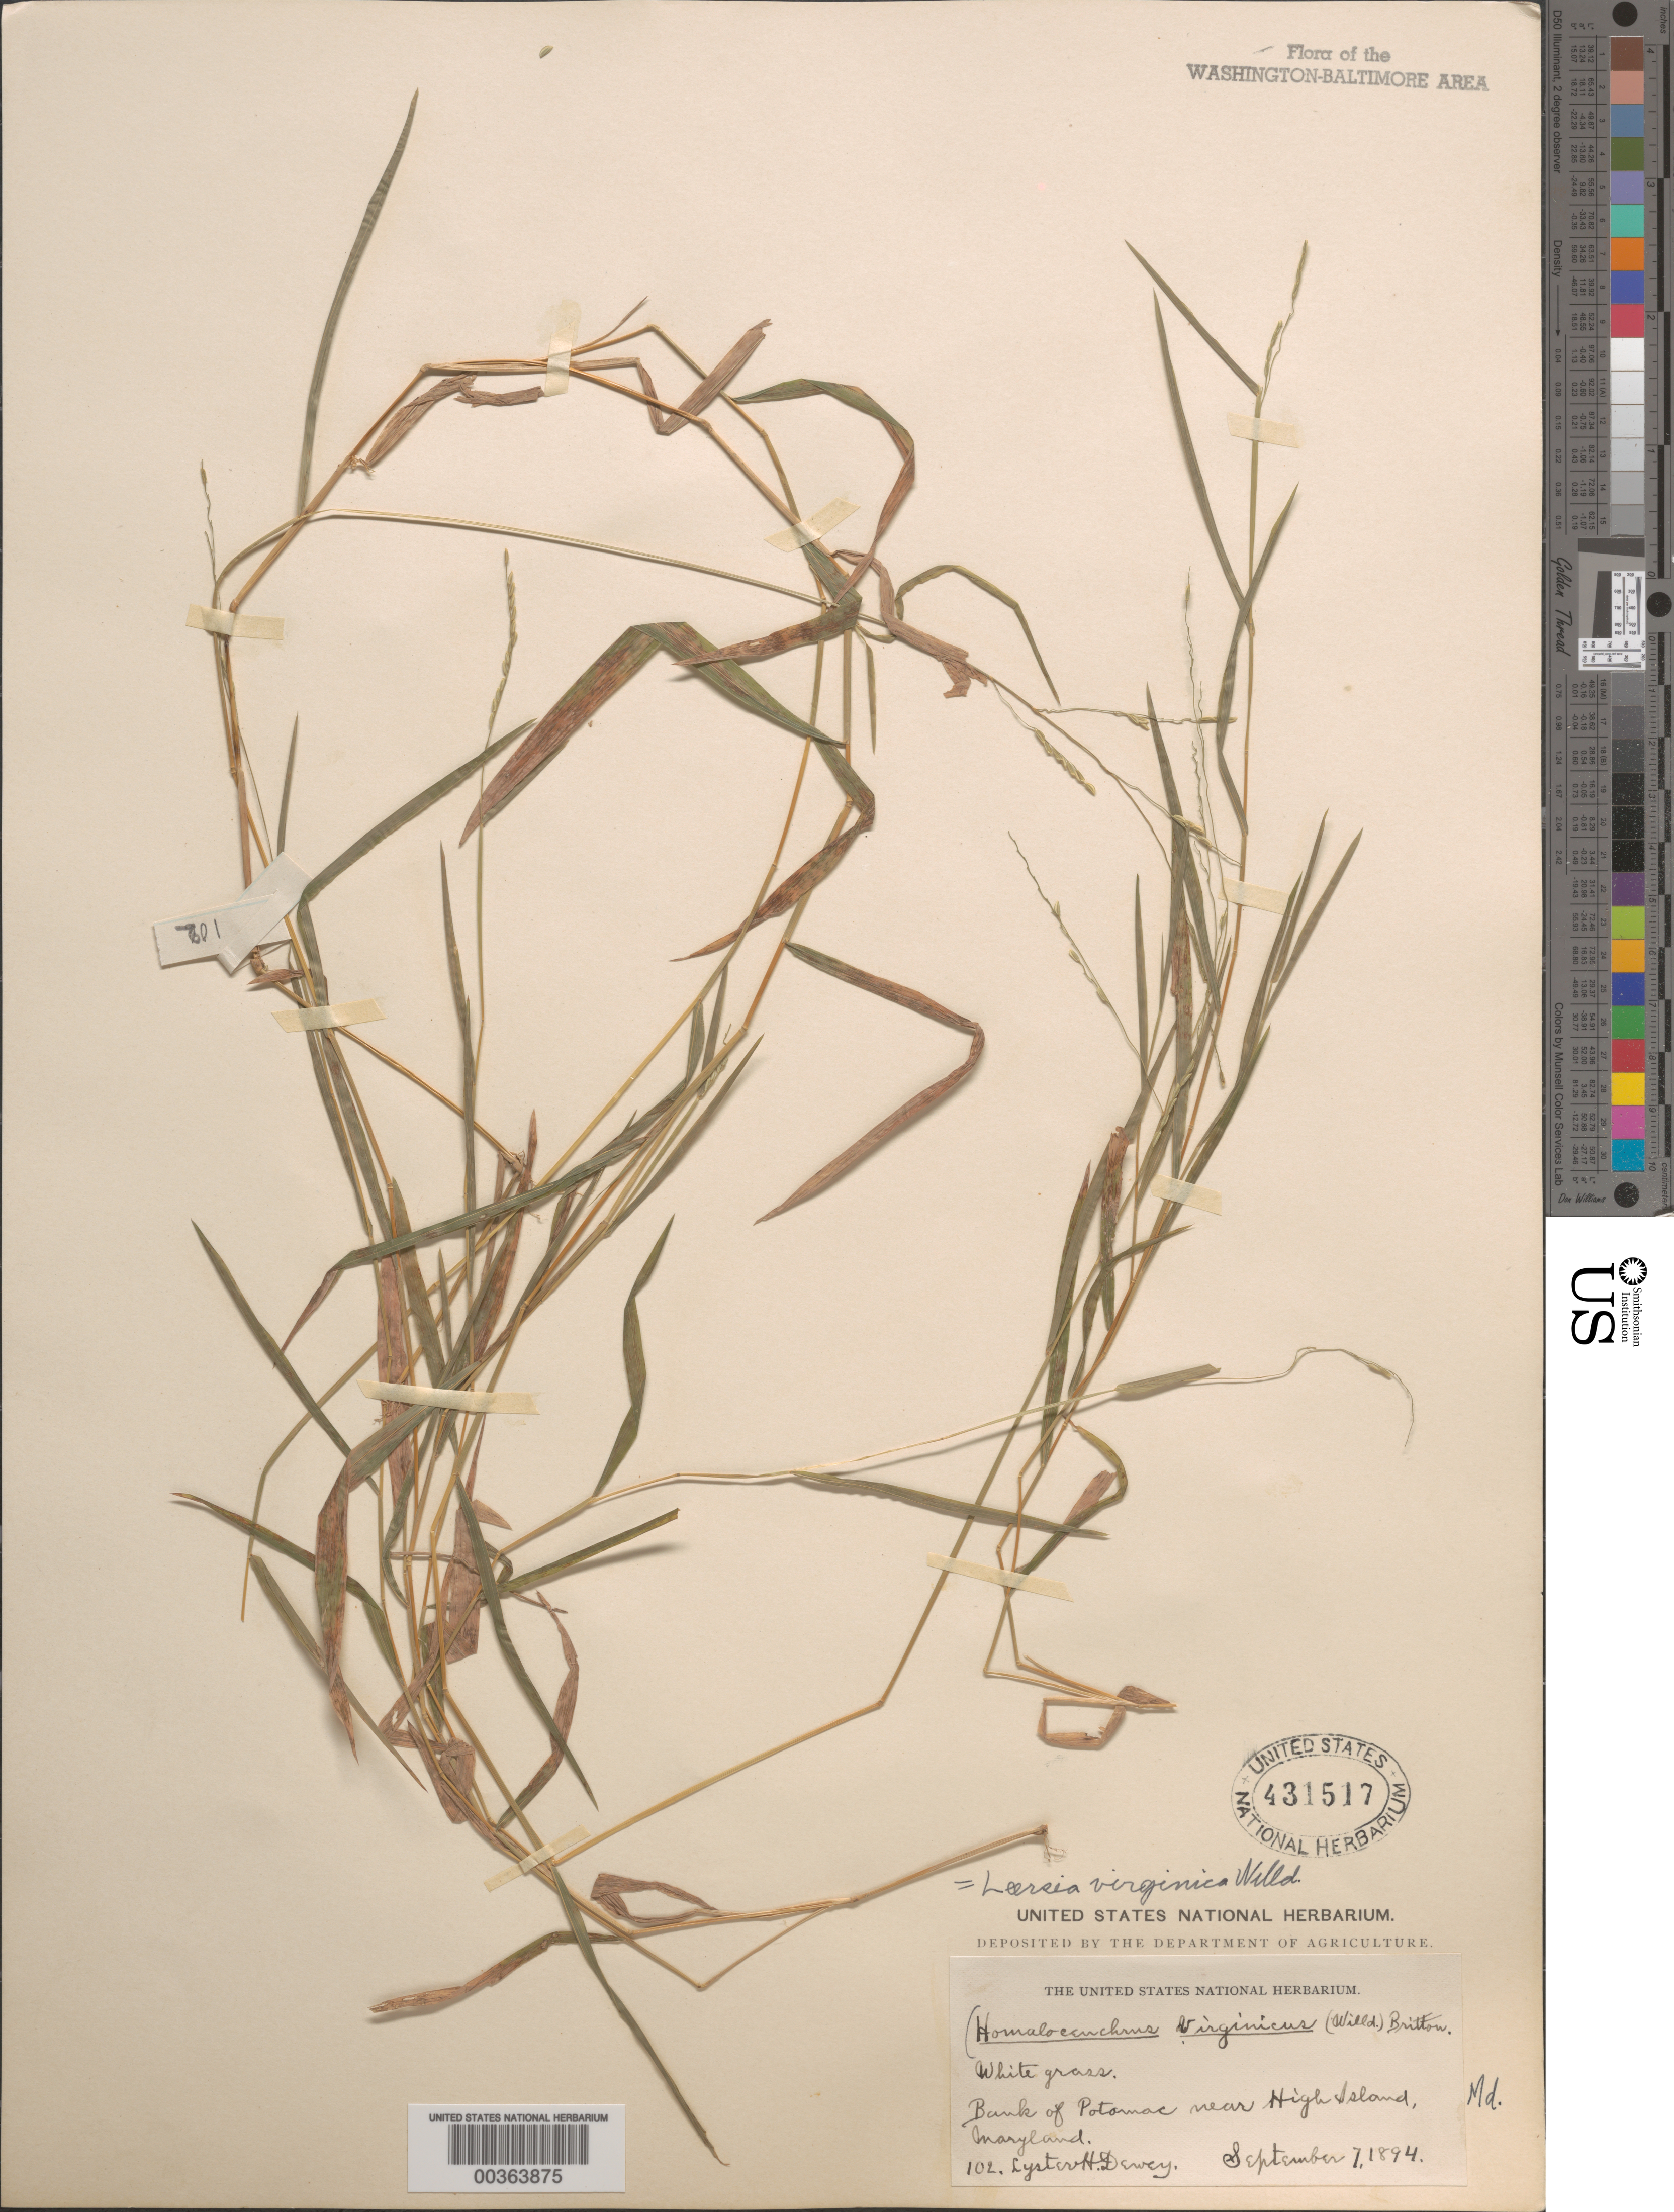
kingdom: Plantae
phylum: Tracheophyta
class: Liliopsida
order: Poales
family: Poaceae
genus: Leersia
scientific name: Leersia virginica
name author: Willd.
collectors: L. H. Dewey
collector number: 102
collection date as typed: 07 Sep 1894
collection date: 1894-09-07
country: United States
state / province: Maryland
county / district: Montgomery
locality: Potomac banks, High Island vicinity C. & O. Canal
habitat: Mank of potomac river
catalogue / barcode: US 431517